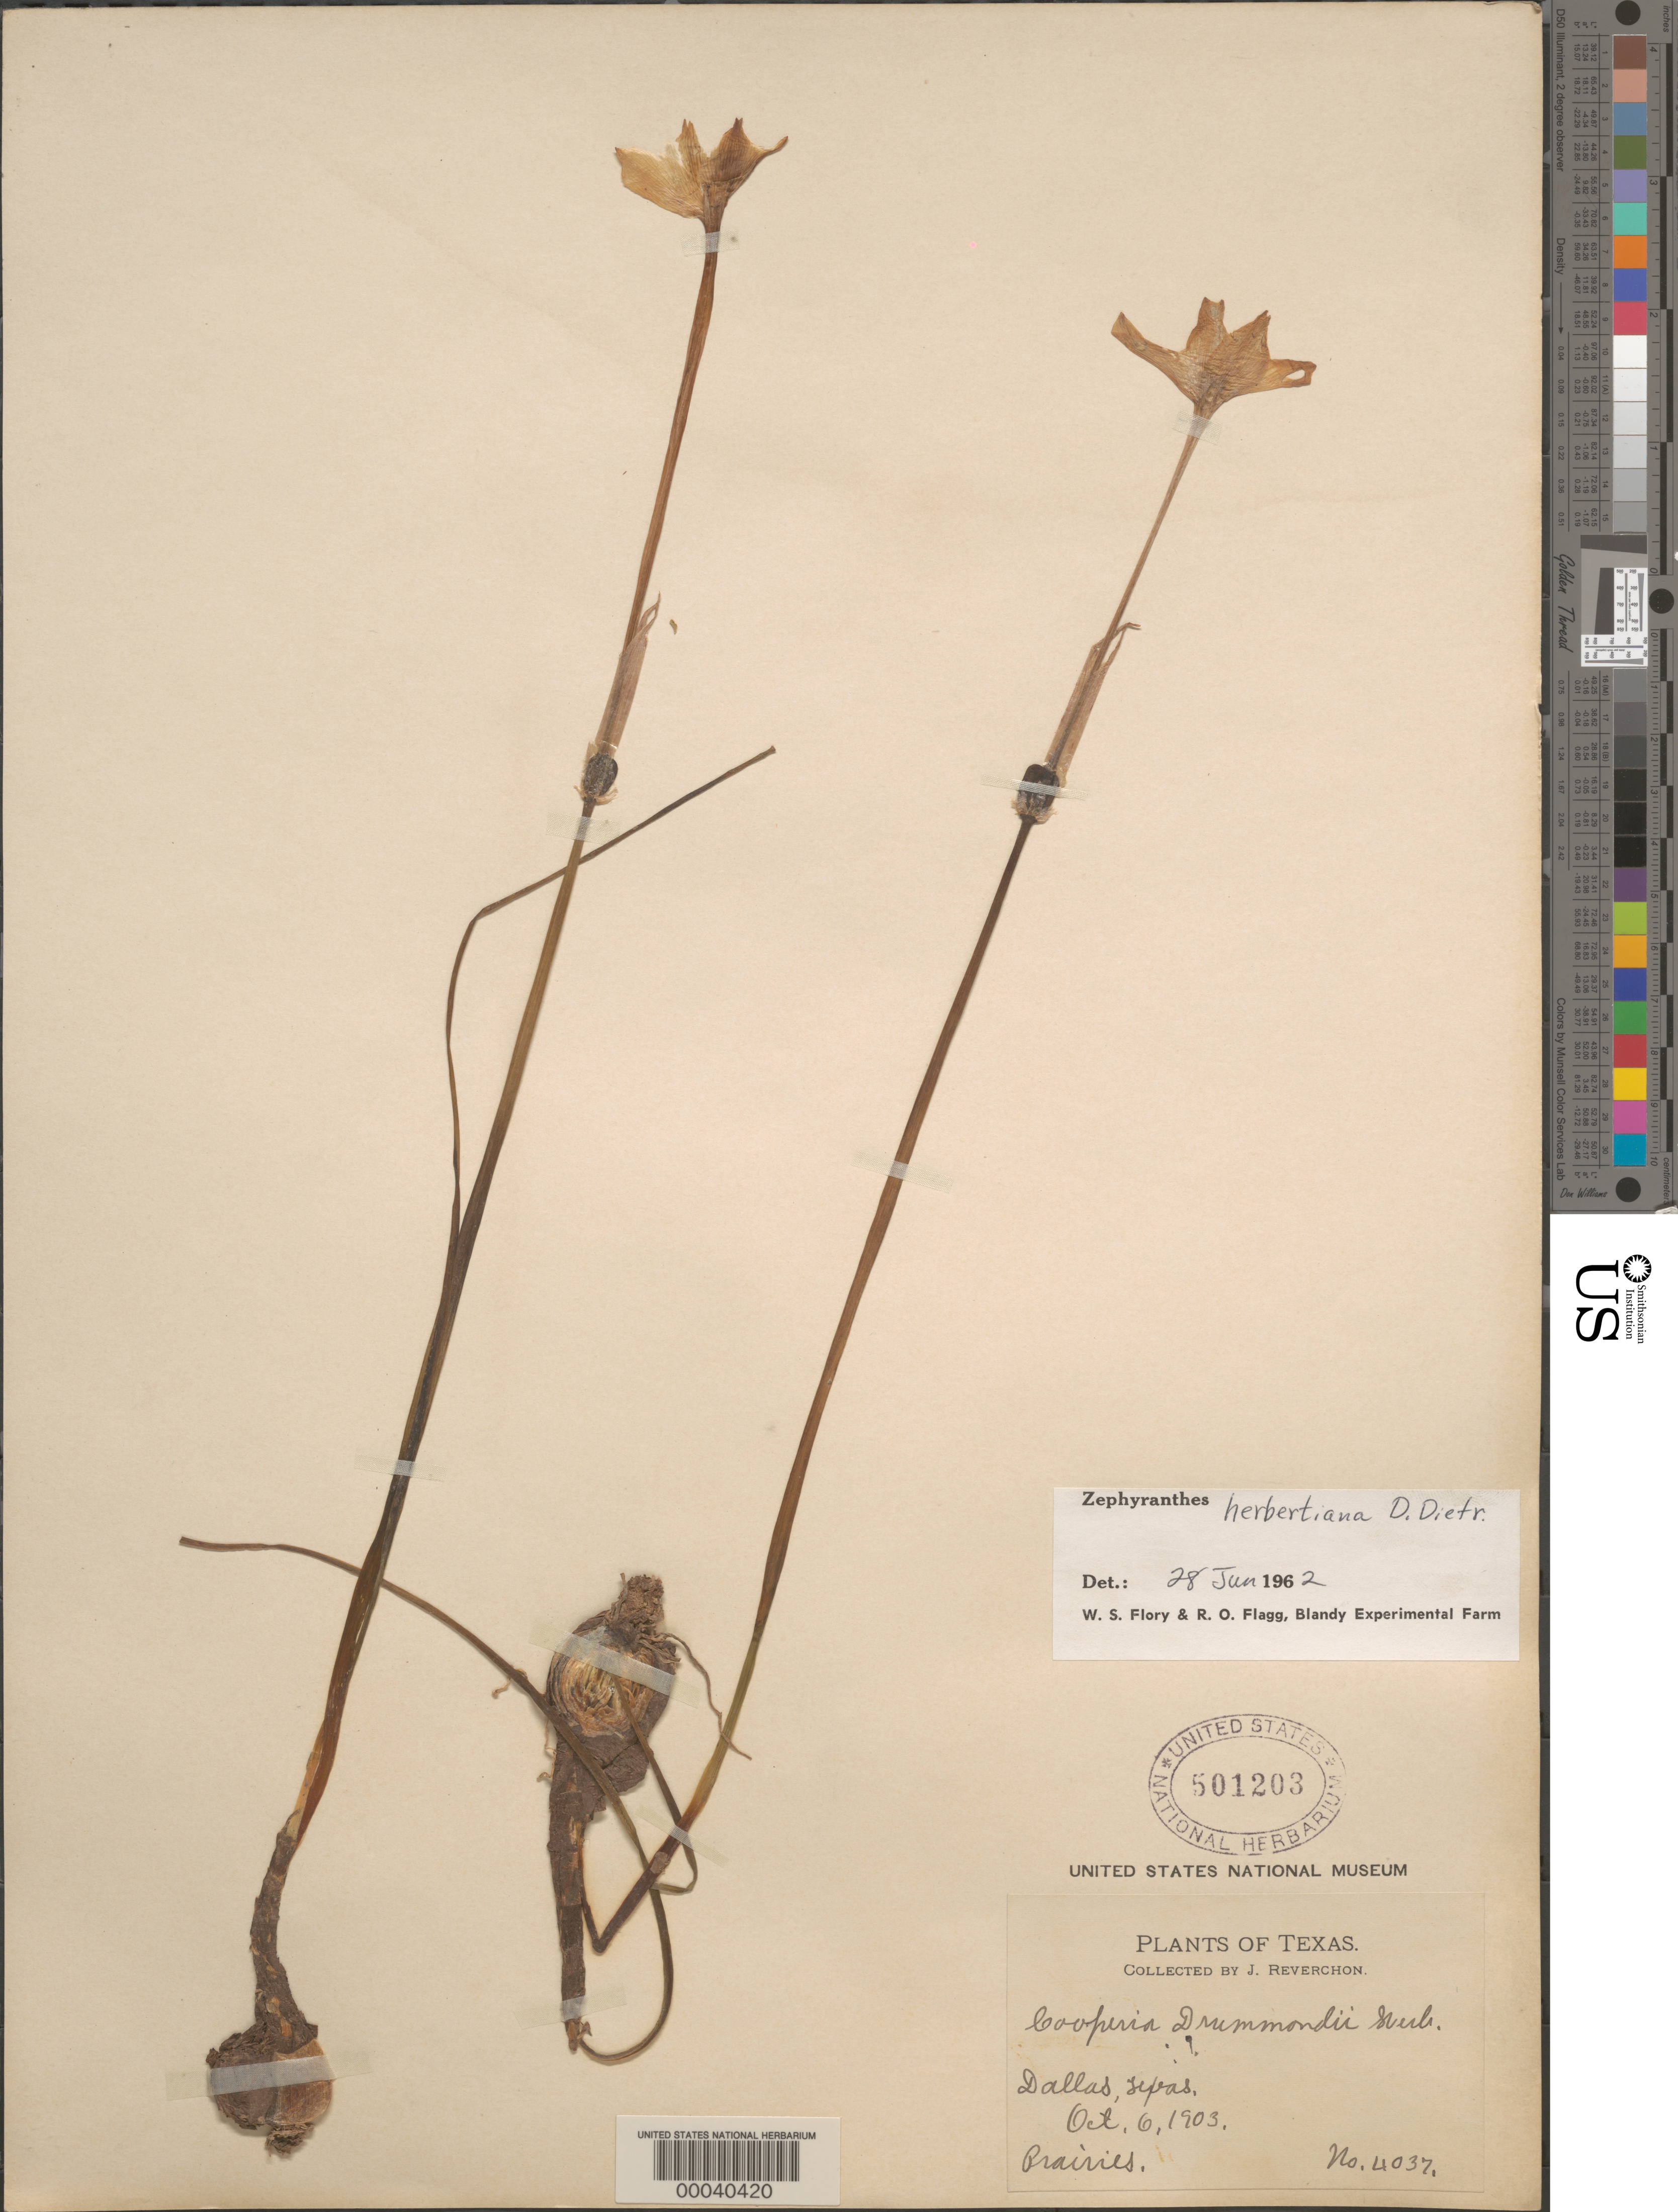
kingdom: Plantae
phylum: Tracheophyta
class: Liliopsida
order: Asparagales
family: Amaryllidaceae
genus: Zephyranthes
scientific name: Zephyranthes herbertiana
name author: D. Dietr.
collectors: J. Reverchon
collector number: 4037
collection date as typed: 06 Oct 1906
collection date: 1906-10-06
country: United States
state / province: Texas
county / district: Dallas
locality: Near dallas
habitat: Prairies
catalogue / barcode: US 501203